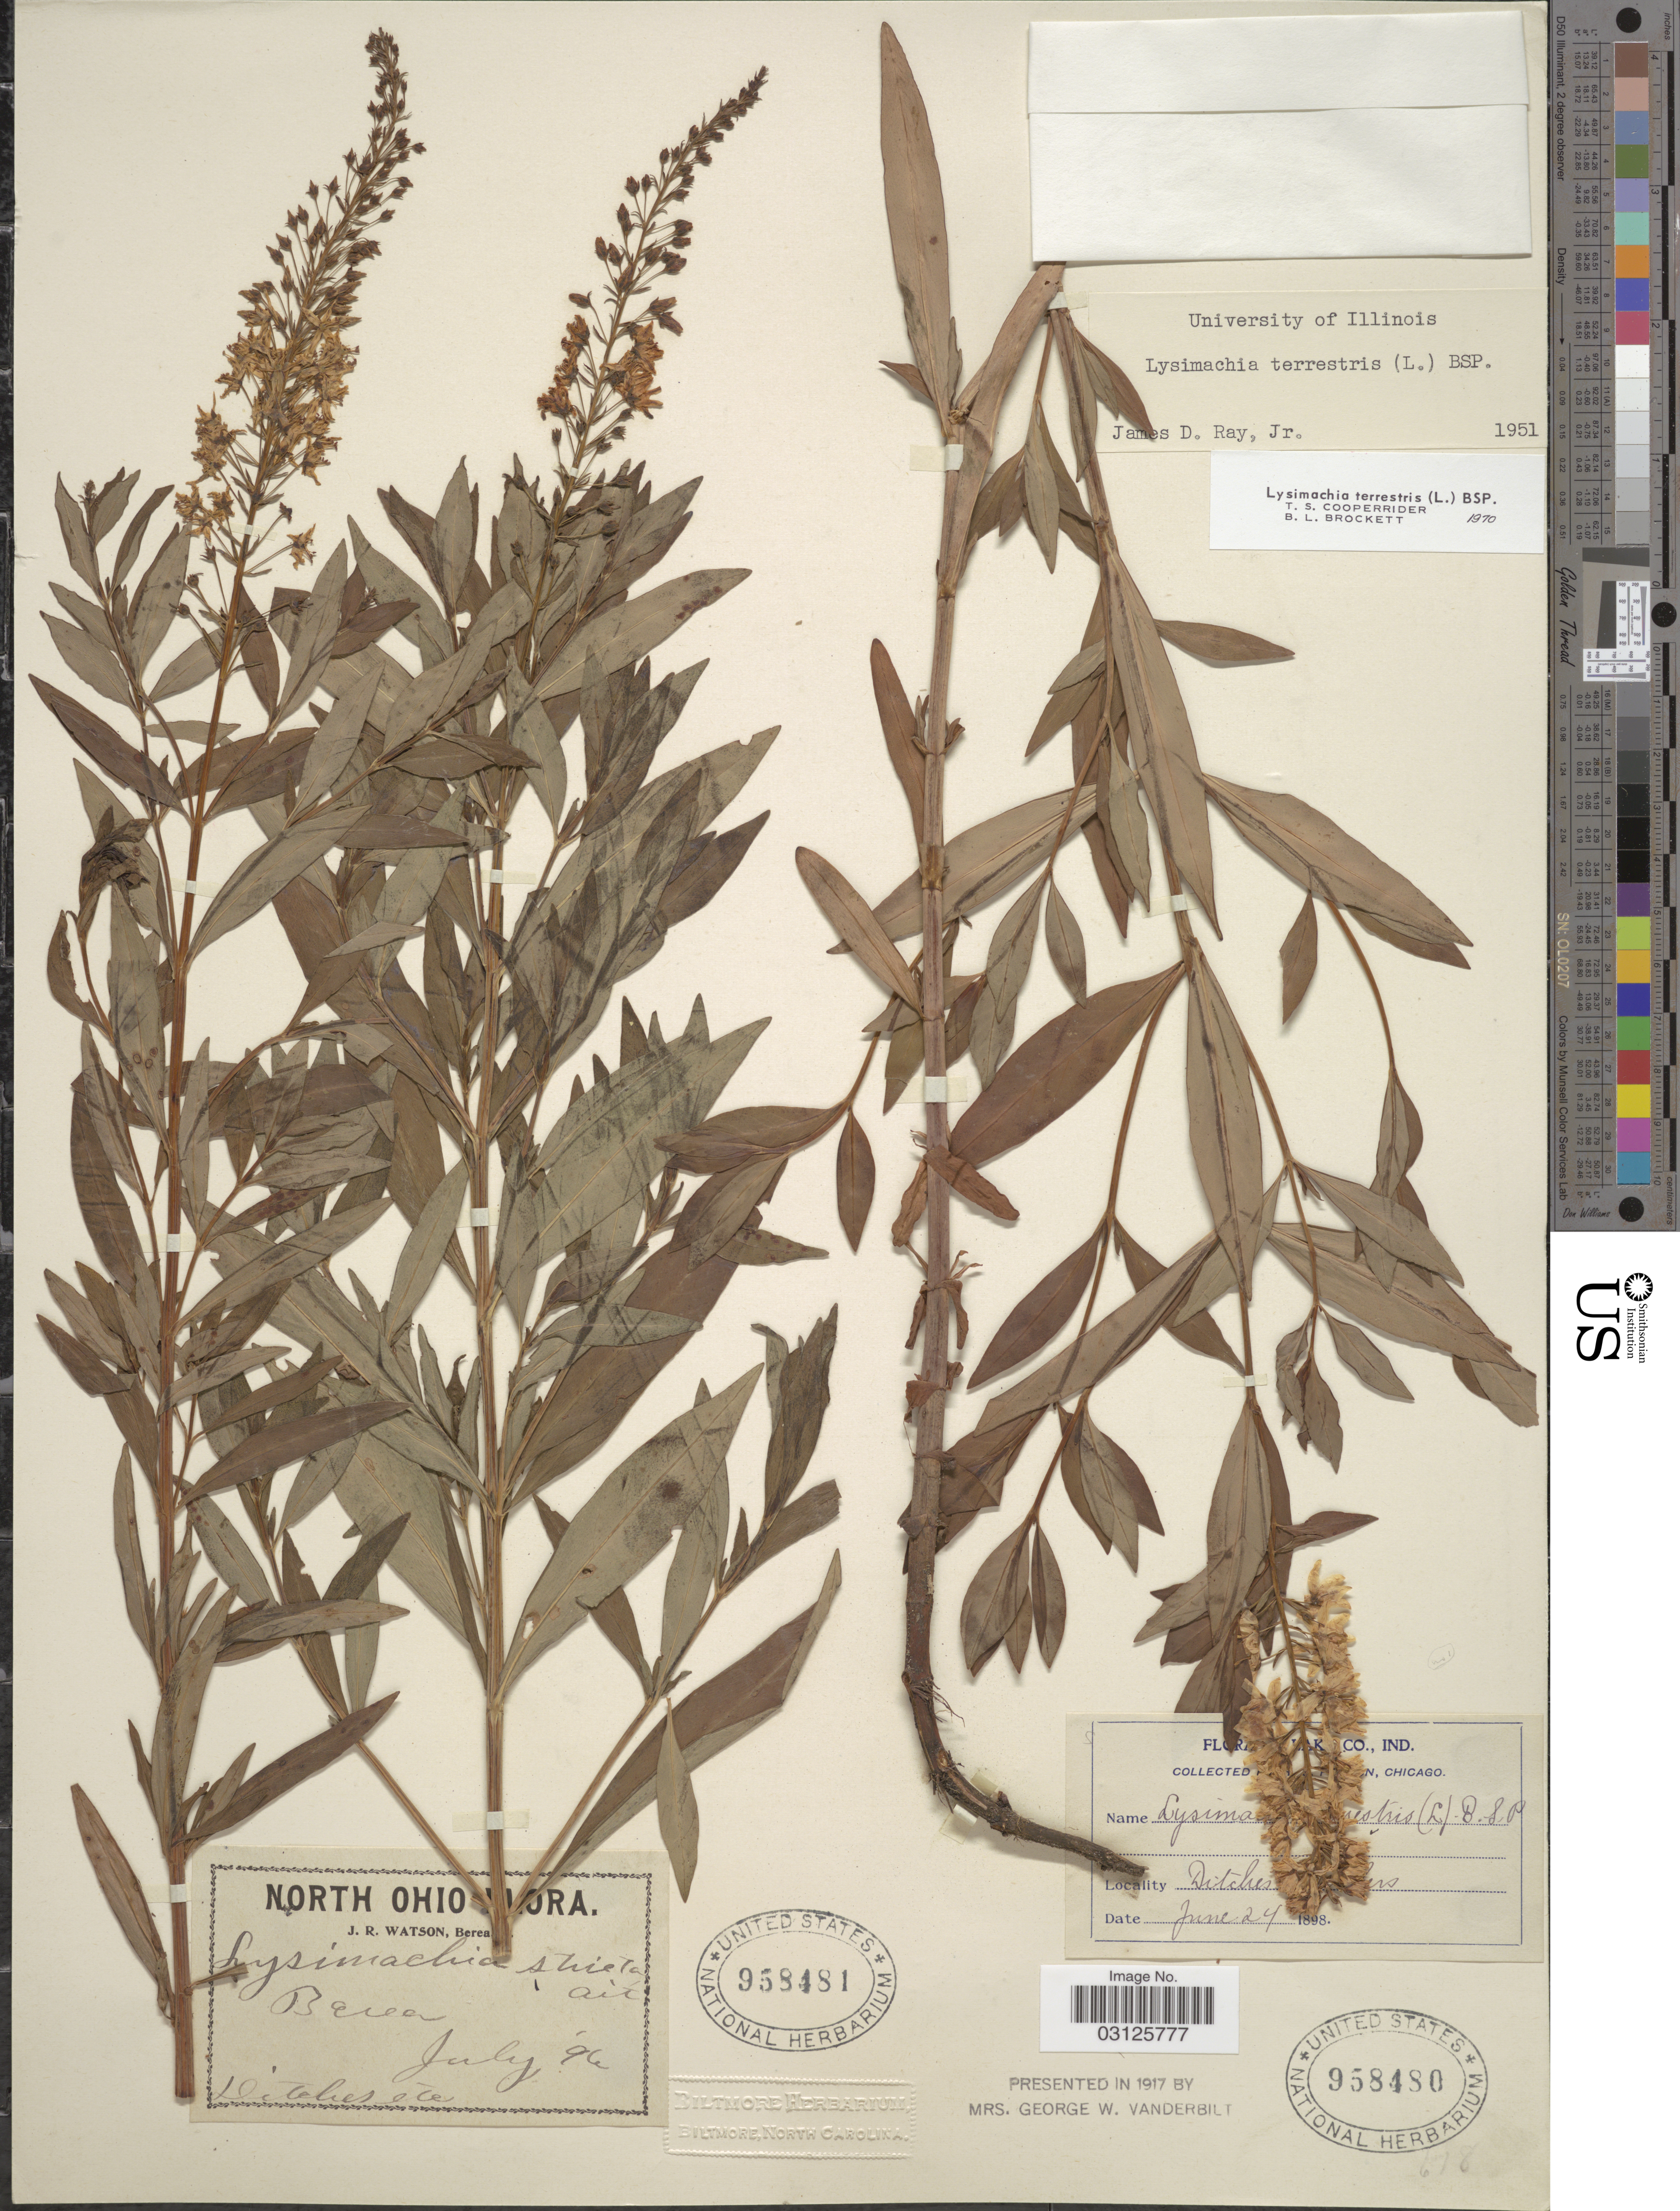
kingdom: Plantae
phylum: Tracheophyta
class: Magnoliopsida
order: Ericales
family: Primulaceae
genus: Lysimachia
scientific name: Lysimachia terrestris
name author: (L.) Britton, Stearns & Poggenb.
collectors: J. R. Watson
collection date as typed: Transcribed d/m/y: /7/96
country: United States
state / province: Ohio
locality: North Ohio, Berea.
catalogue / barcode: US 958481